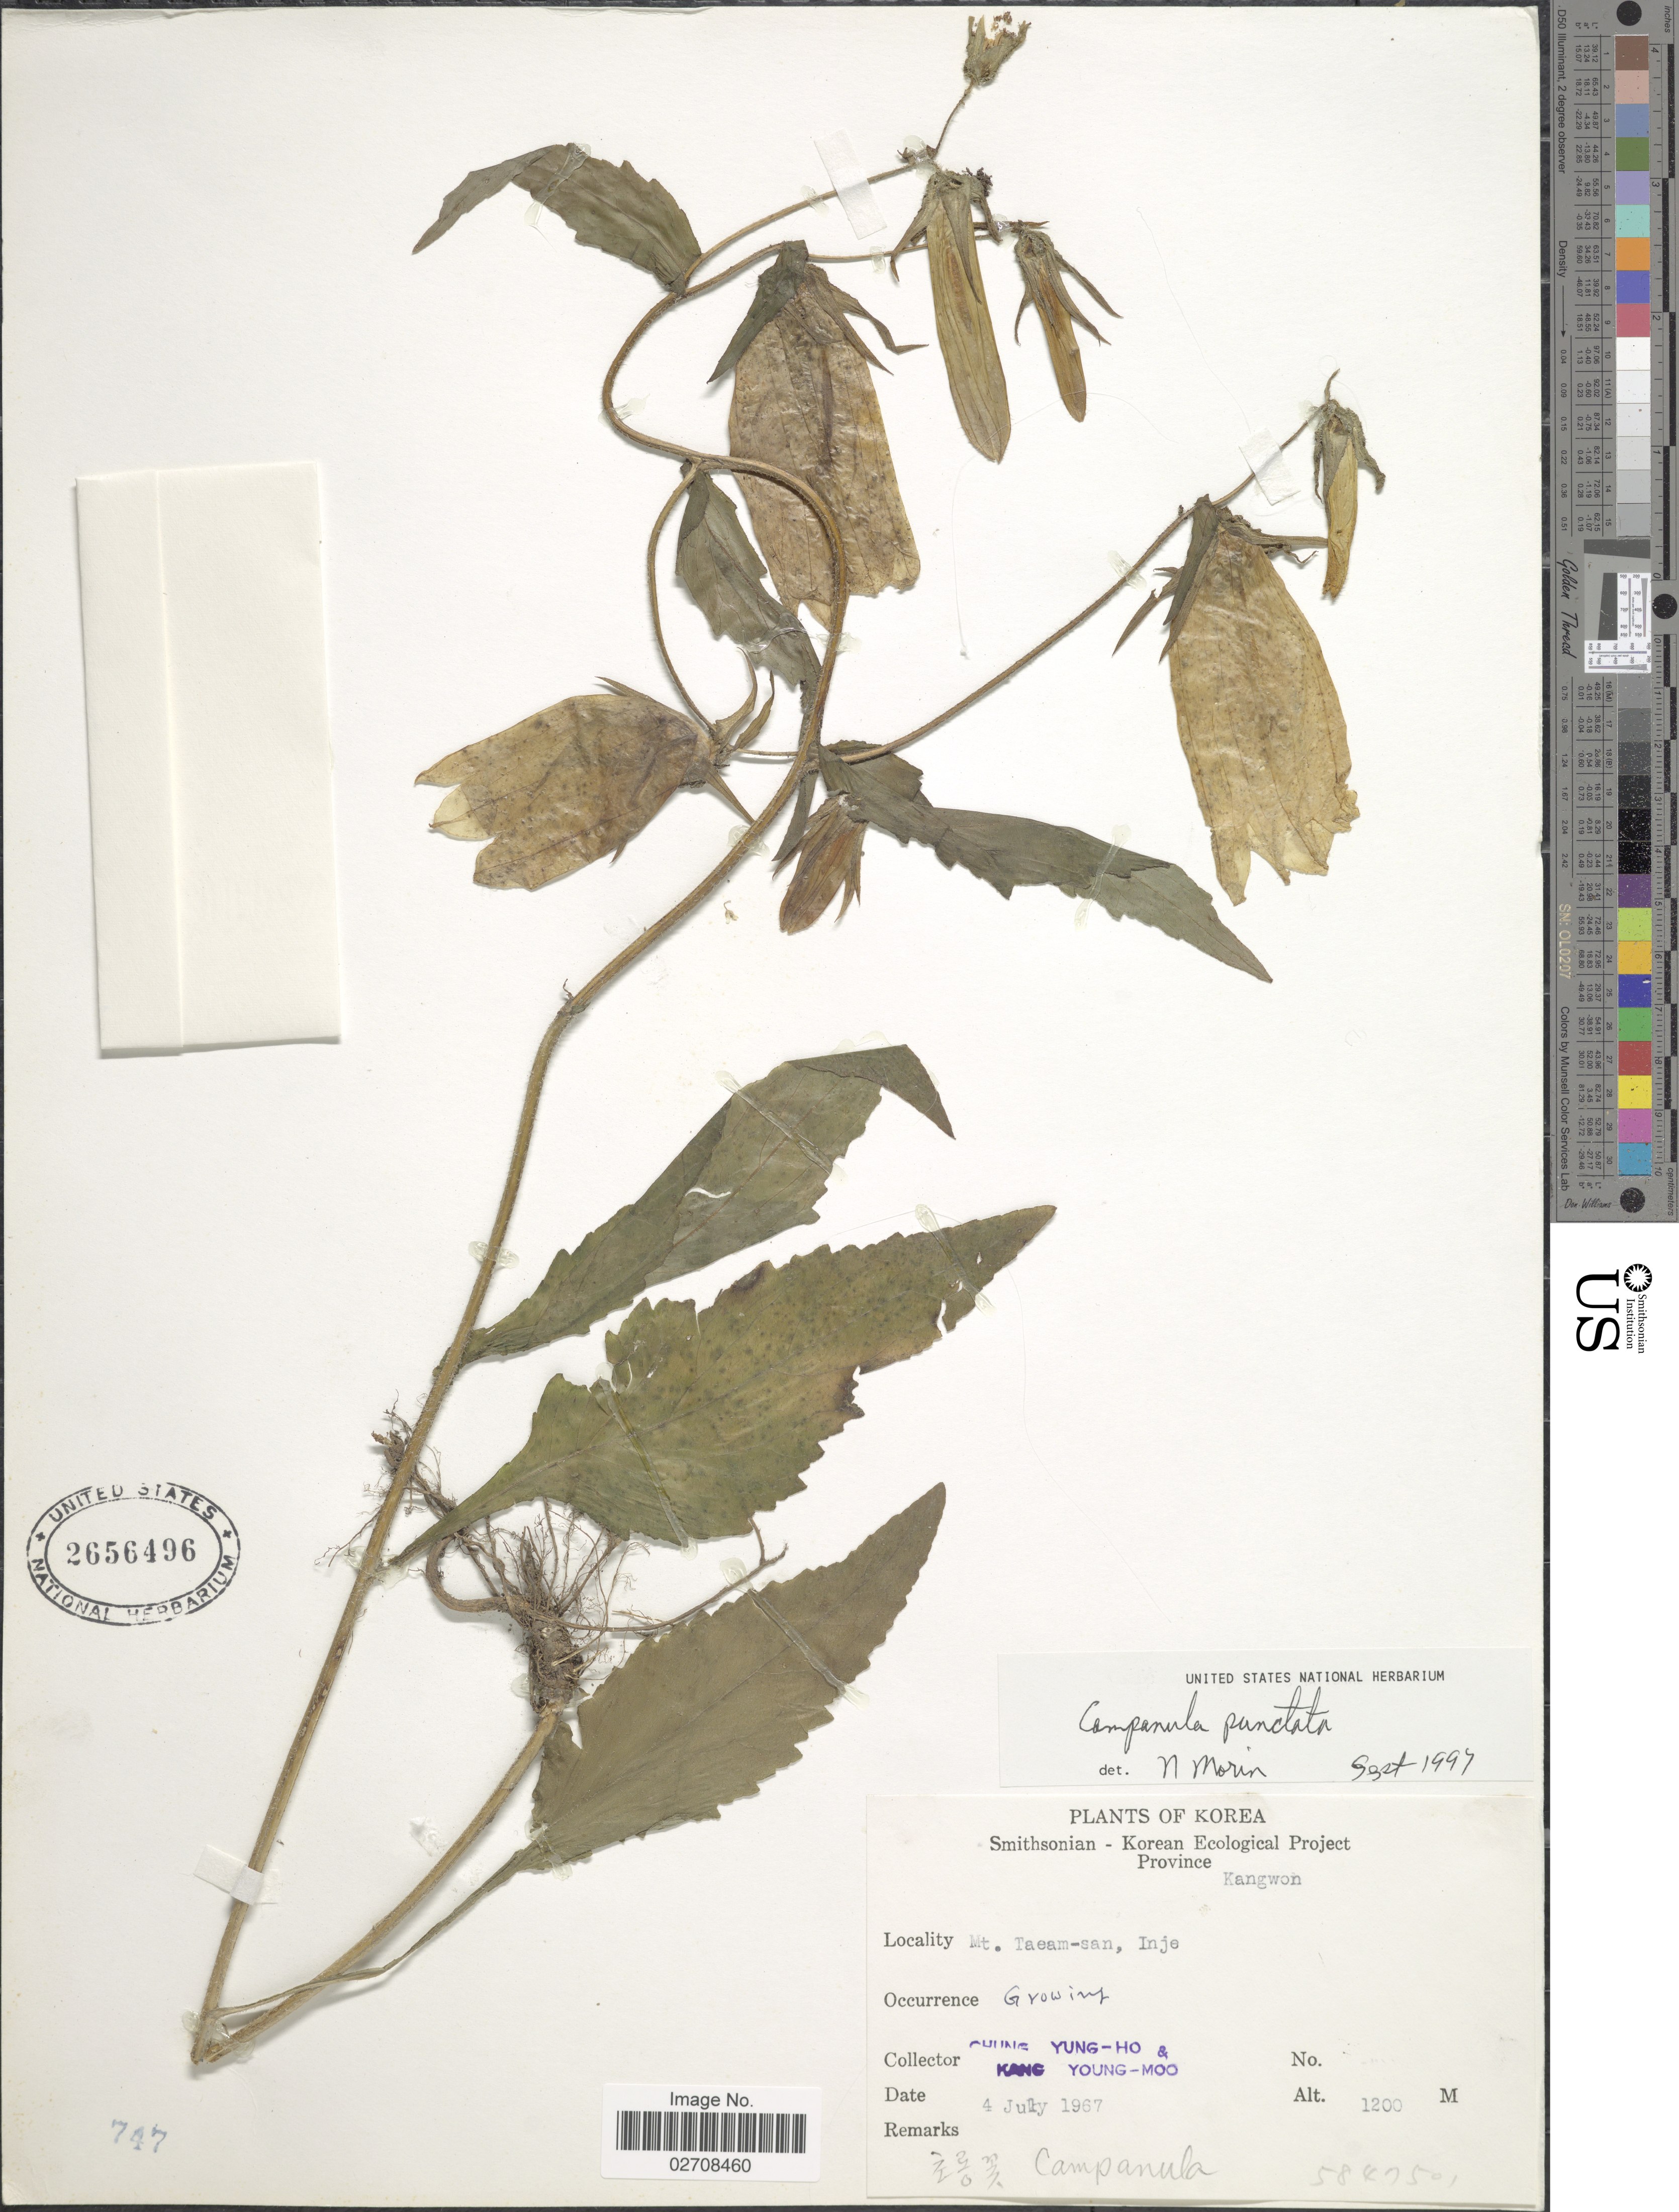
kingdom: Plantae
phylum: Tracheophyta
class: Magnoliopsida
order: Asterales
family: Campanulaceae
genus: Campanula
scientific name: Campanula punctata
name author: Lam.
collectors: C. Yung-Ho & K. Young-Moo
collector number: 584750?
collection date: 1967-07-04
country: North Korea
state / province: Kangwon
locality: Mt. Taeam-san, Inje.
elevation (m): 1200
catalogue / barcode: US 2656496